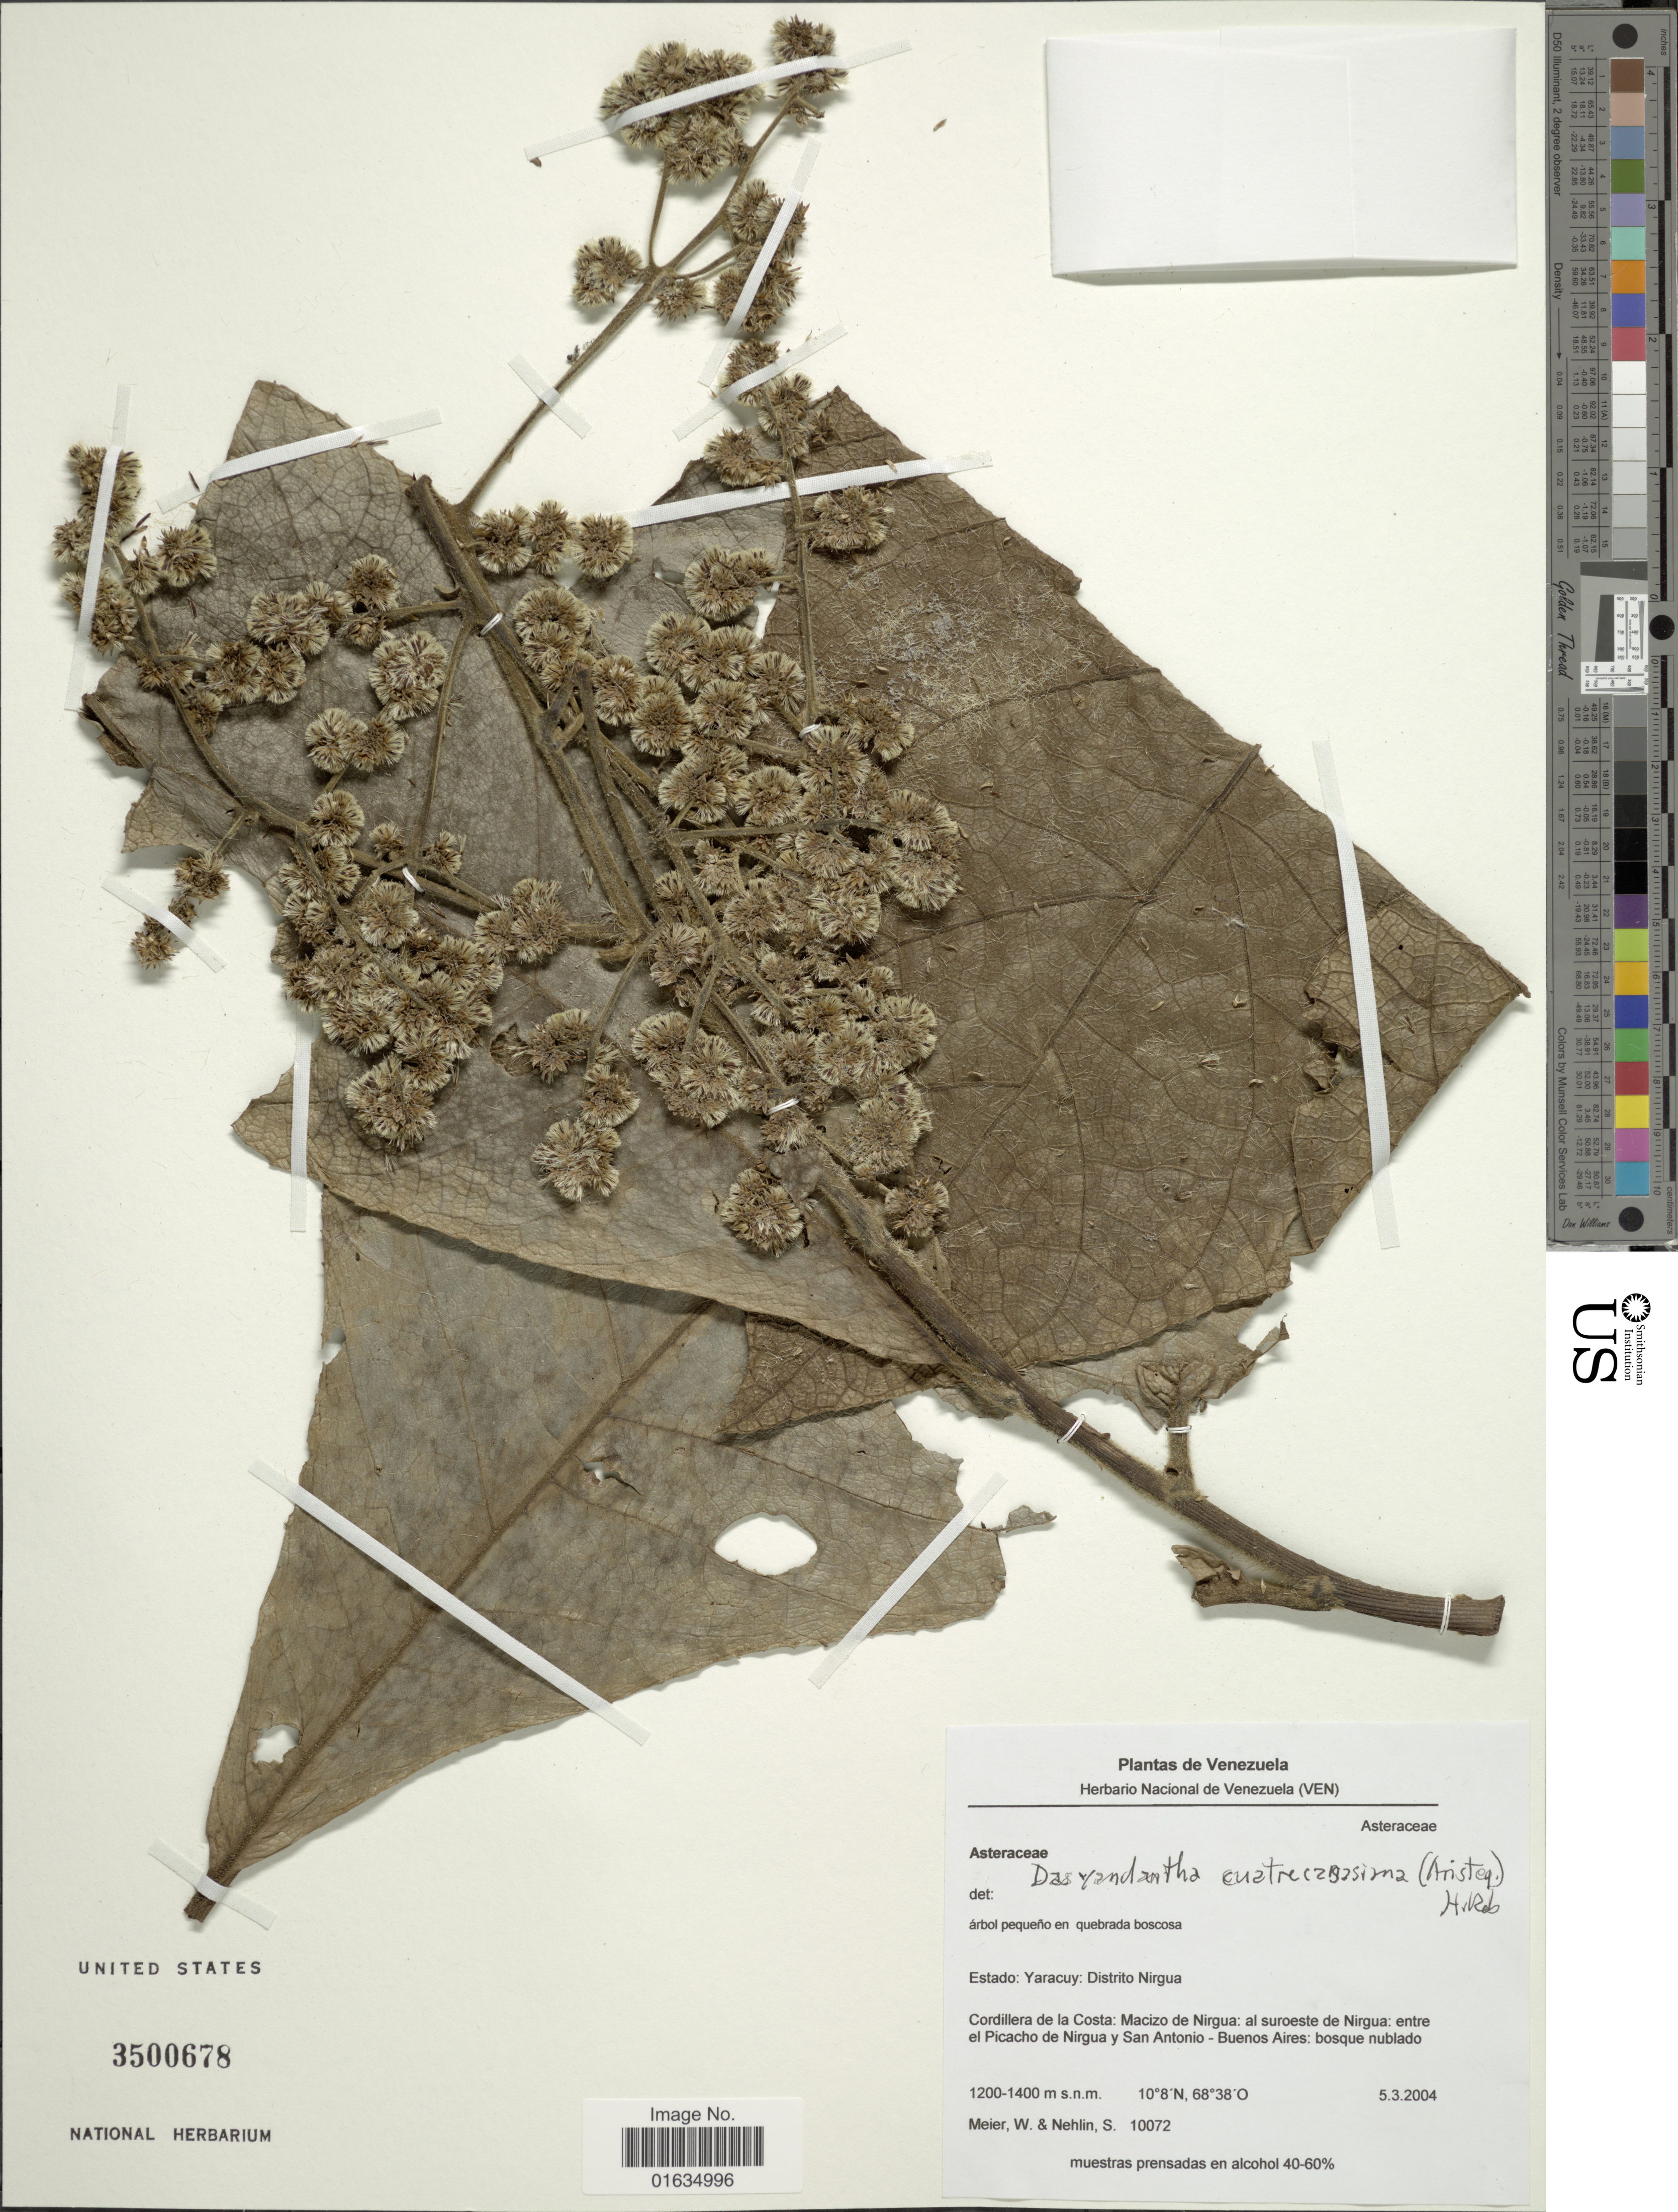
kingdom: Plantae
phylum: Tracheophyta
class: Magnoliopsida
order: Asterales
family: Asteraceae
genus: Dasyandantha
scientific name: Dasyandantha cuatrecasasiana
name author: (Aristeg.) H. Rob.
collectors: W. Meier & S. Nehlin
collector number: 10072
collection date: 2004-03-05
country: Venezuela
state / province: Yaracuy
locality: Estado Yaracuy, Distrito Nirgua, Cordillera de la Costa, Macizo de Nirgua, al suroeste de Nirgua, entre el Picacho de Nirgua y San Antonio, Buenos Aires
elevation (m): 1200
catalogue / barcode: US 3500678